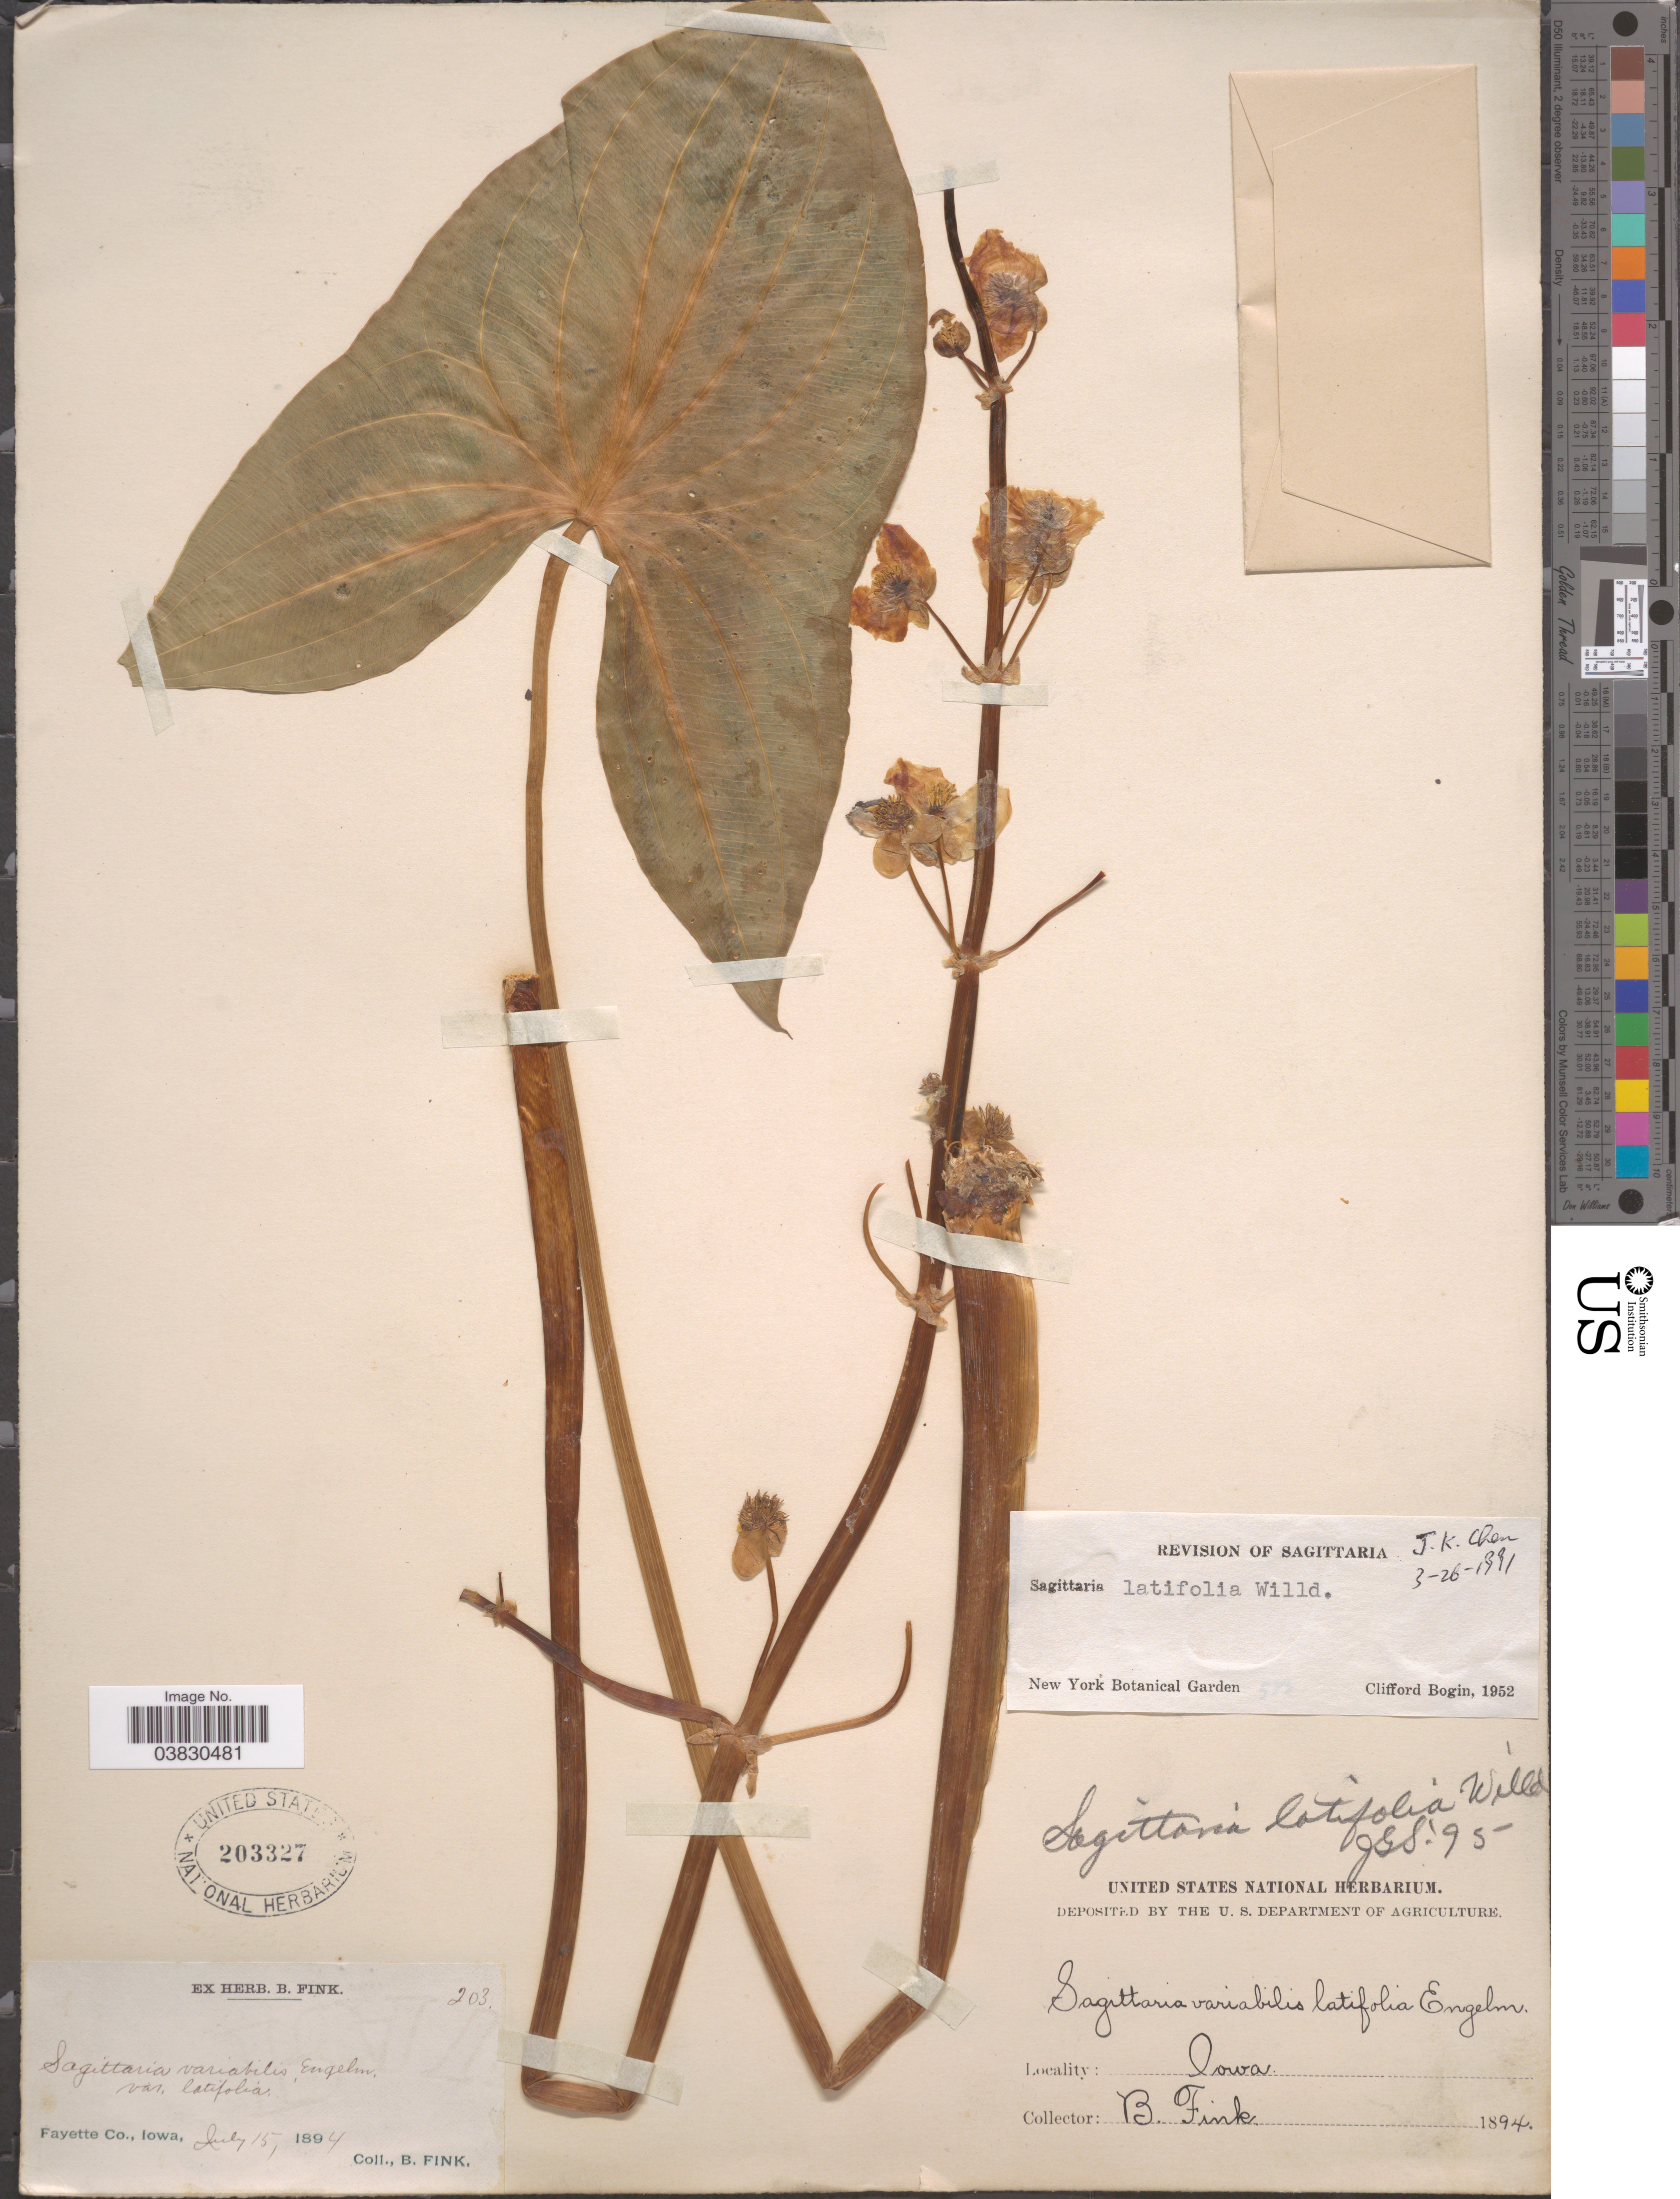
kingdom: Plantae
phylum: Tracheophyta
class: Liliopsida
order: Alismatales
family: Alismataceae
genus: Sagittaria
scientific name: Sagittaria latifolia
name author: Willd.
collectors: B. Fink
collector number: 203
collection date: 1894-07-15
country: United States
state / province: Iowa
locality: Fayette Co.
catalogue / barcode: US 203327